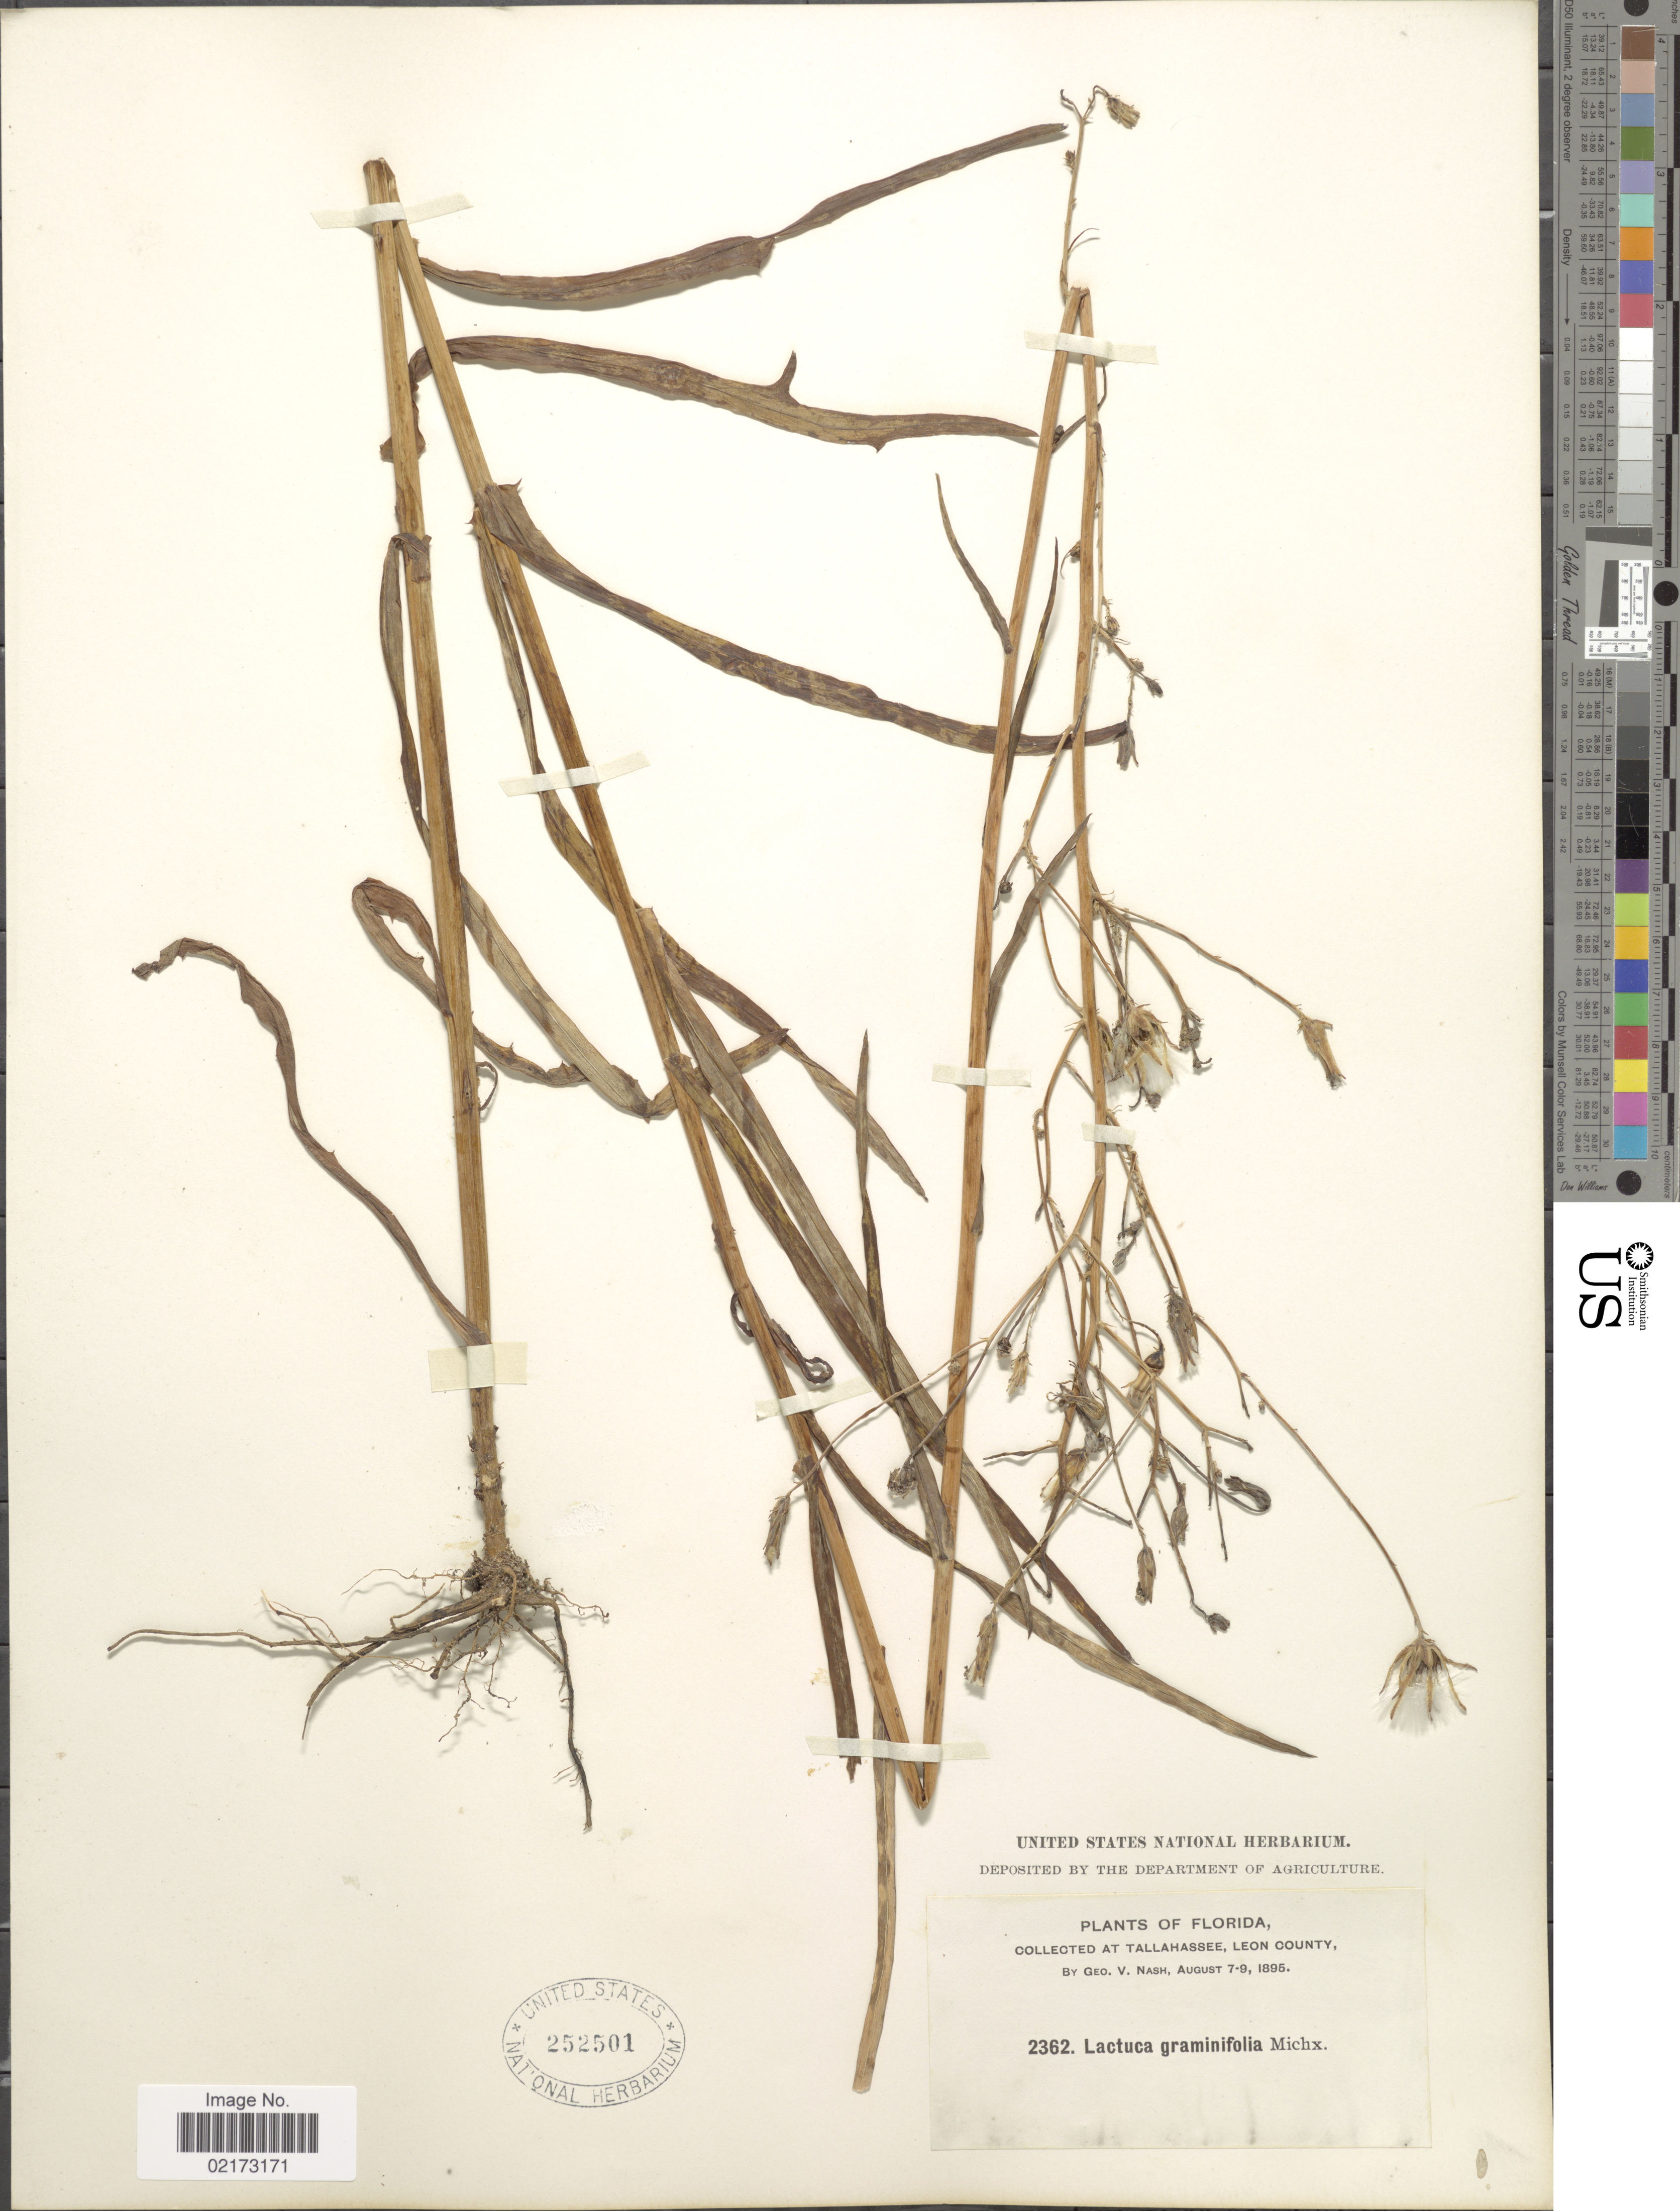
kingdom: Plantae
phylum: Tracheophyta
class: Magnoliopsida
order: Asterales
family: Asteraceae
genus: Lactuca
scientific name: Lactuca graminifolia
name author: Michx.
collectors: G. V. Nash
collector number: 2362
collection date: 1895-08-07/1895-08-09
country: United States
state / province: Florida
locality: Tallahassee, Leon County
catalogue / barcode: US 252501